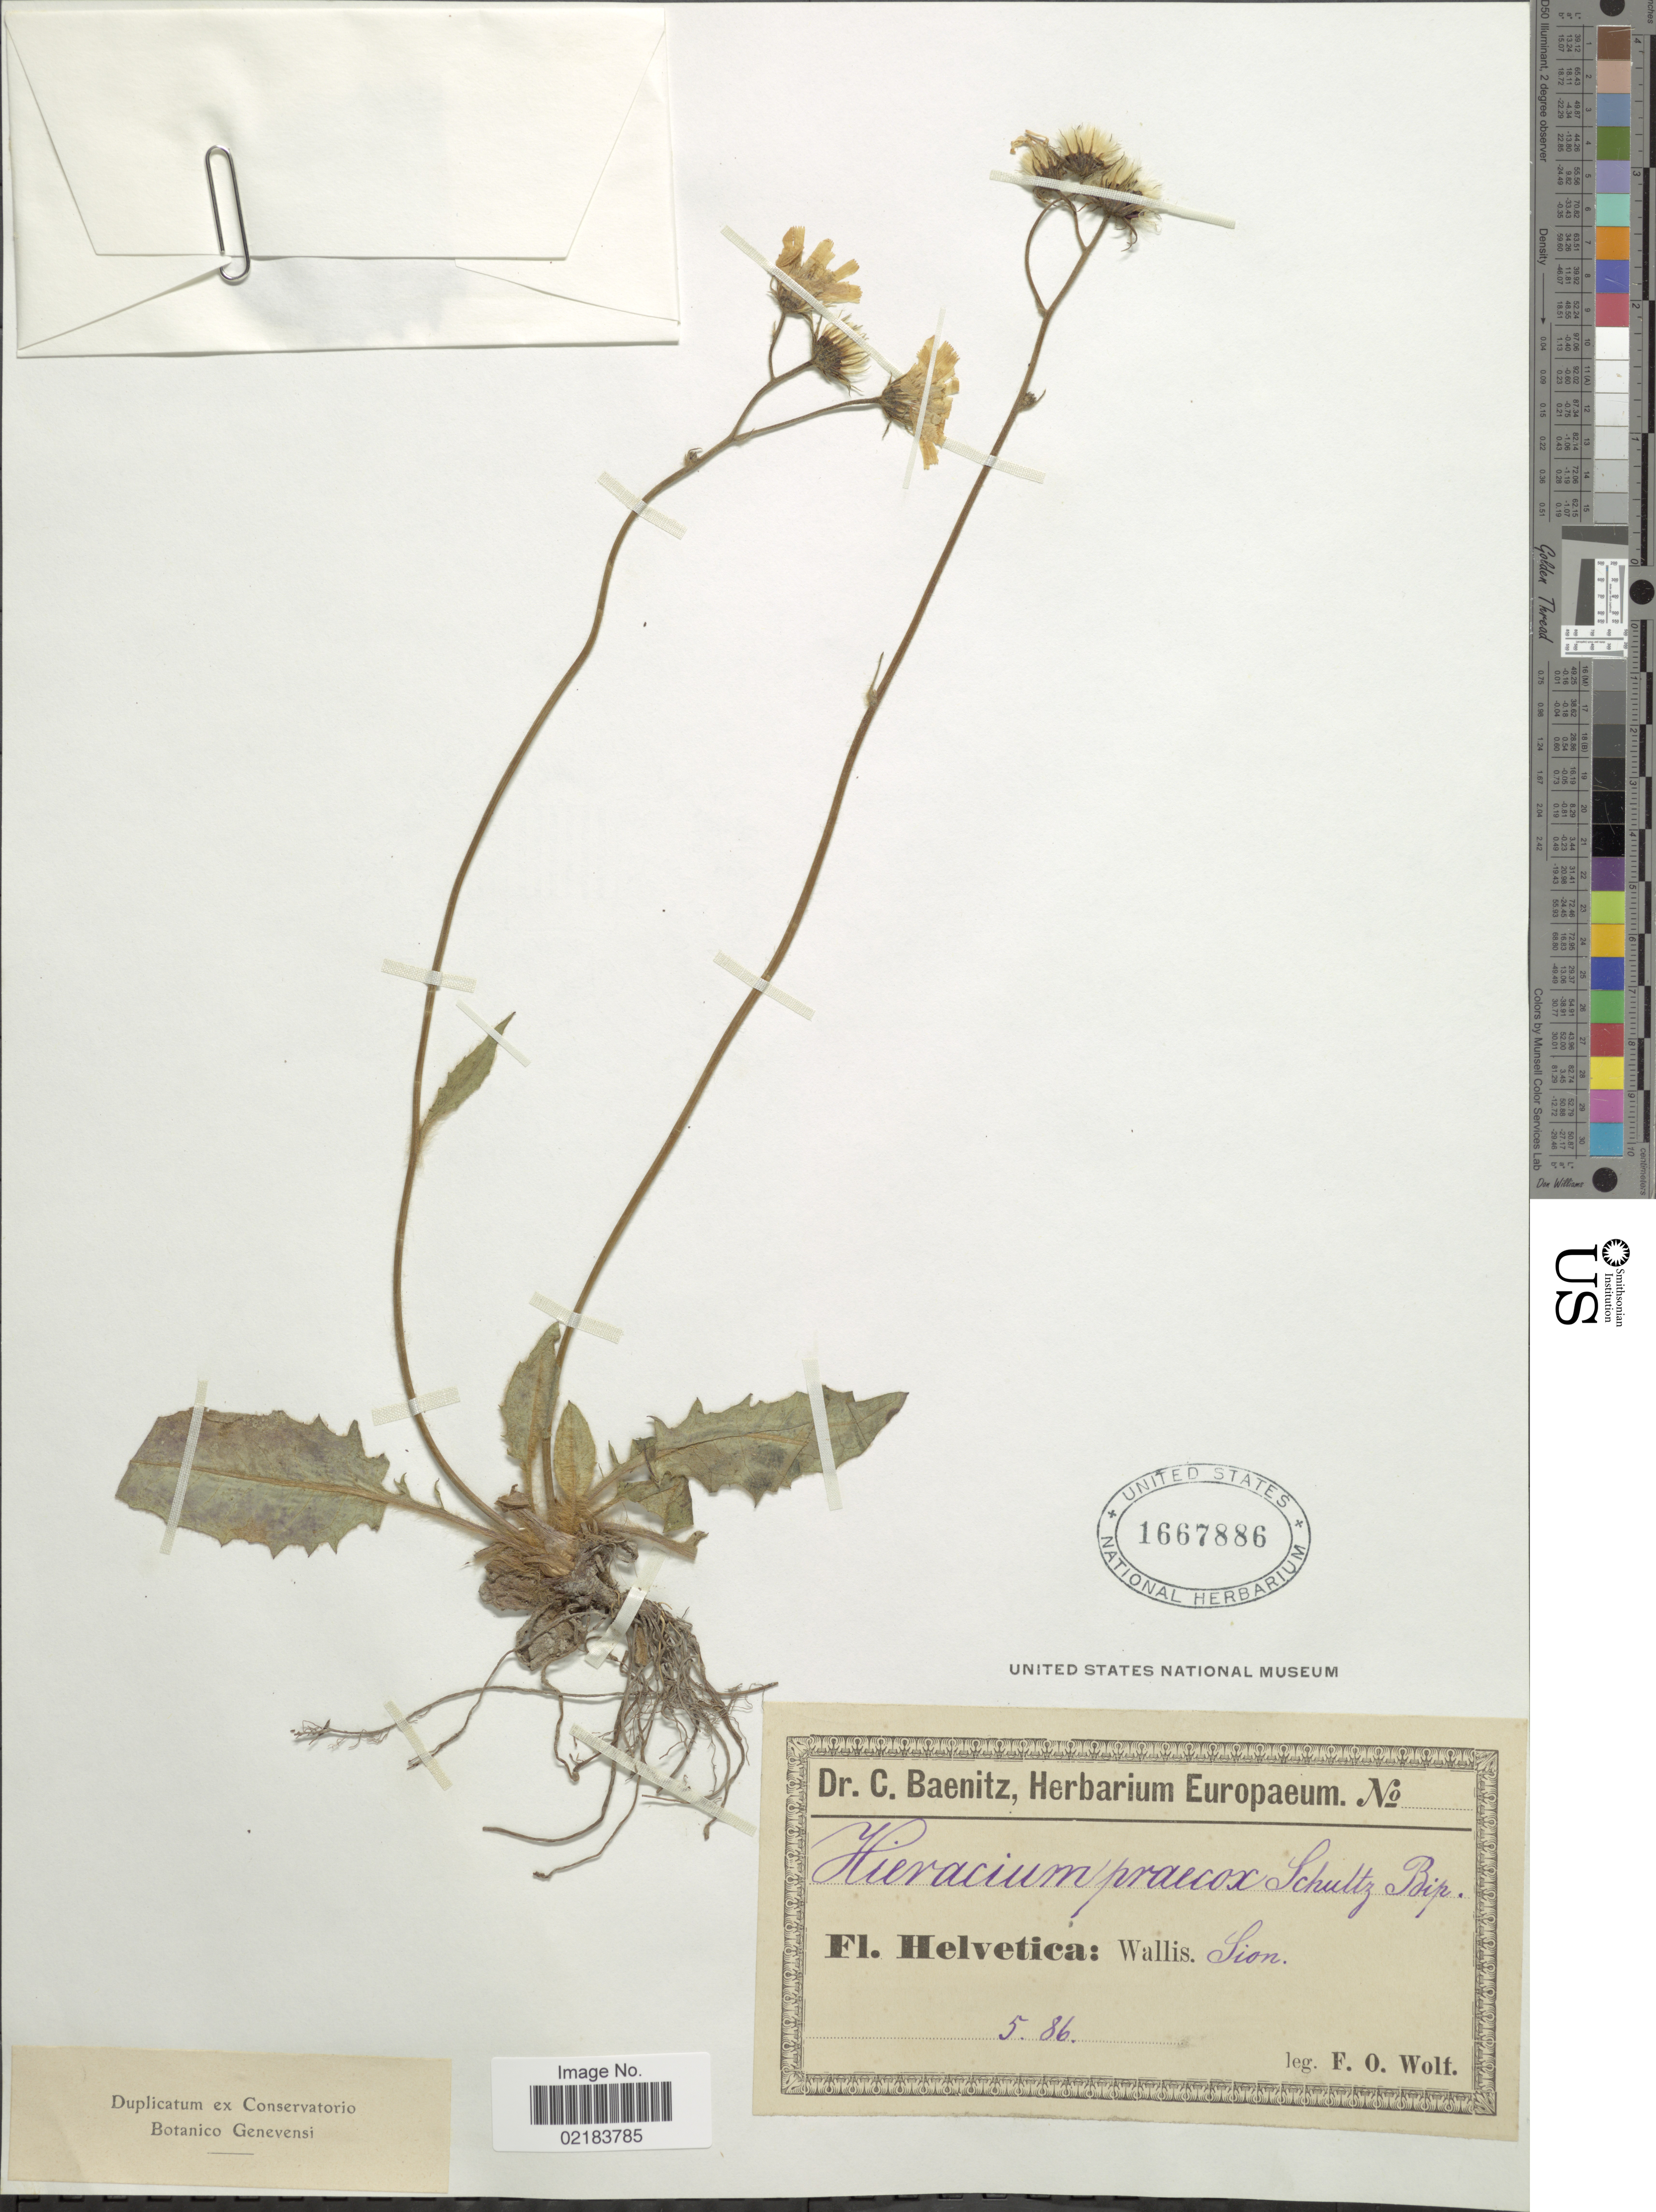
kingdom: Plantae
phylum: Tracheophyta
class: Magnoliopsida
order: Asterales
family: Asteraceae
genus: Hieracium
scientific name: Hieracium glaucinum subsp. praecox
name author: (Sch. Bip.) O. Bolòs & Vigo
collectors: F. Wolf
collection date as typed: Transcribed d/m/y: /5/86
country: Switzerland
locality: Helvetica: Wallis, Sion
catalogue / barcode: US 1667886